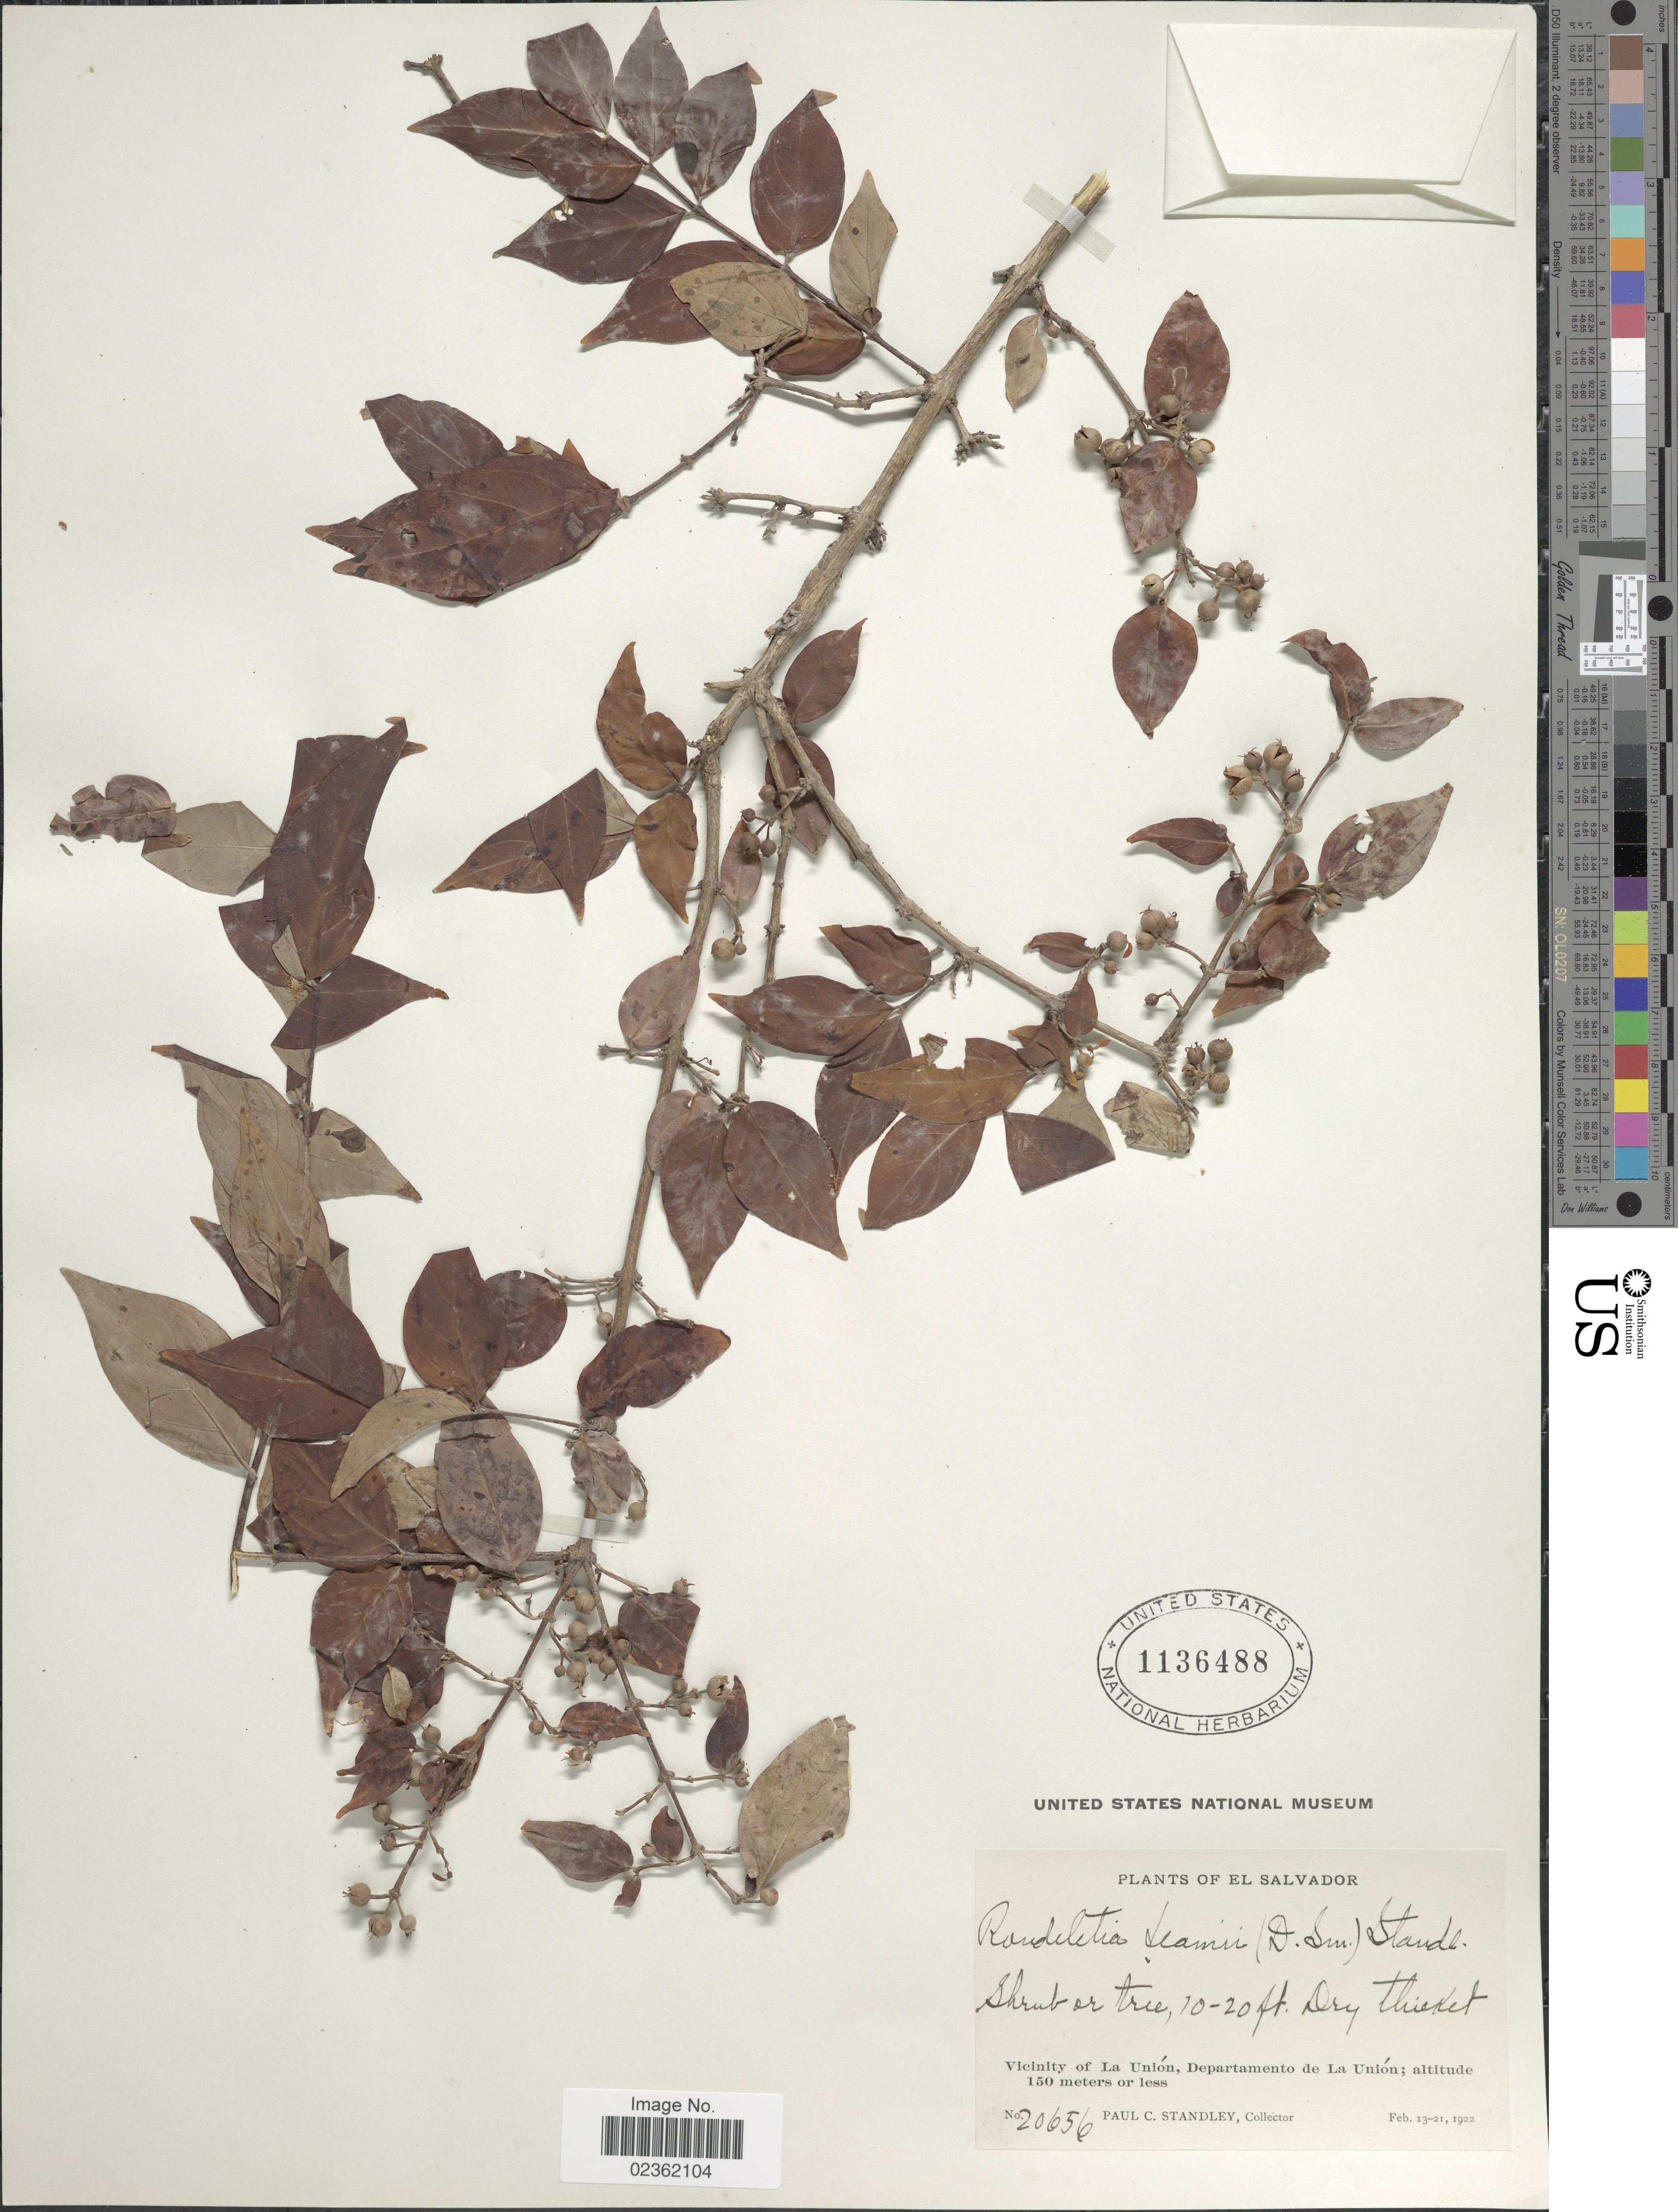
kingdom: Plantae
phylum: Tracheophyta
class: Magnoliopsida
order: Gentianales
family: Rubiaceae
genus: Rondeletia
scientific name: Rondeletia deamii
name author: (Donn. Sm.) Standl.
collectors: P. C. Standley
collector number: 20656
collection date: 1922-02-13/1922-02-21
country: El Salvador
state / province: La Union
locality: Dry thicket, Vicinity of La Union.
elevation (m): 150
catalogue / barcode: US 1136488